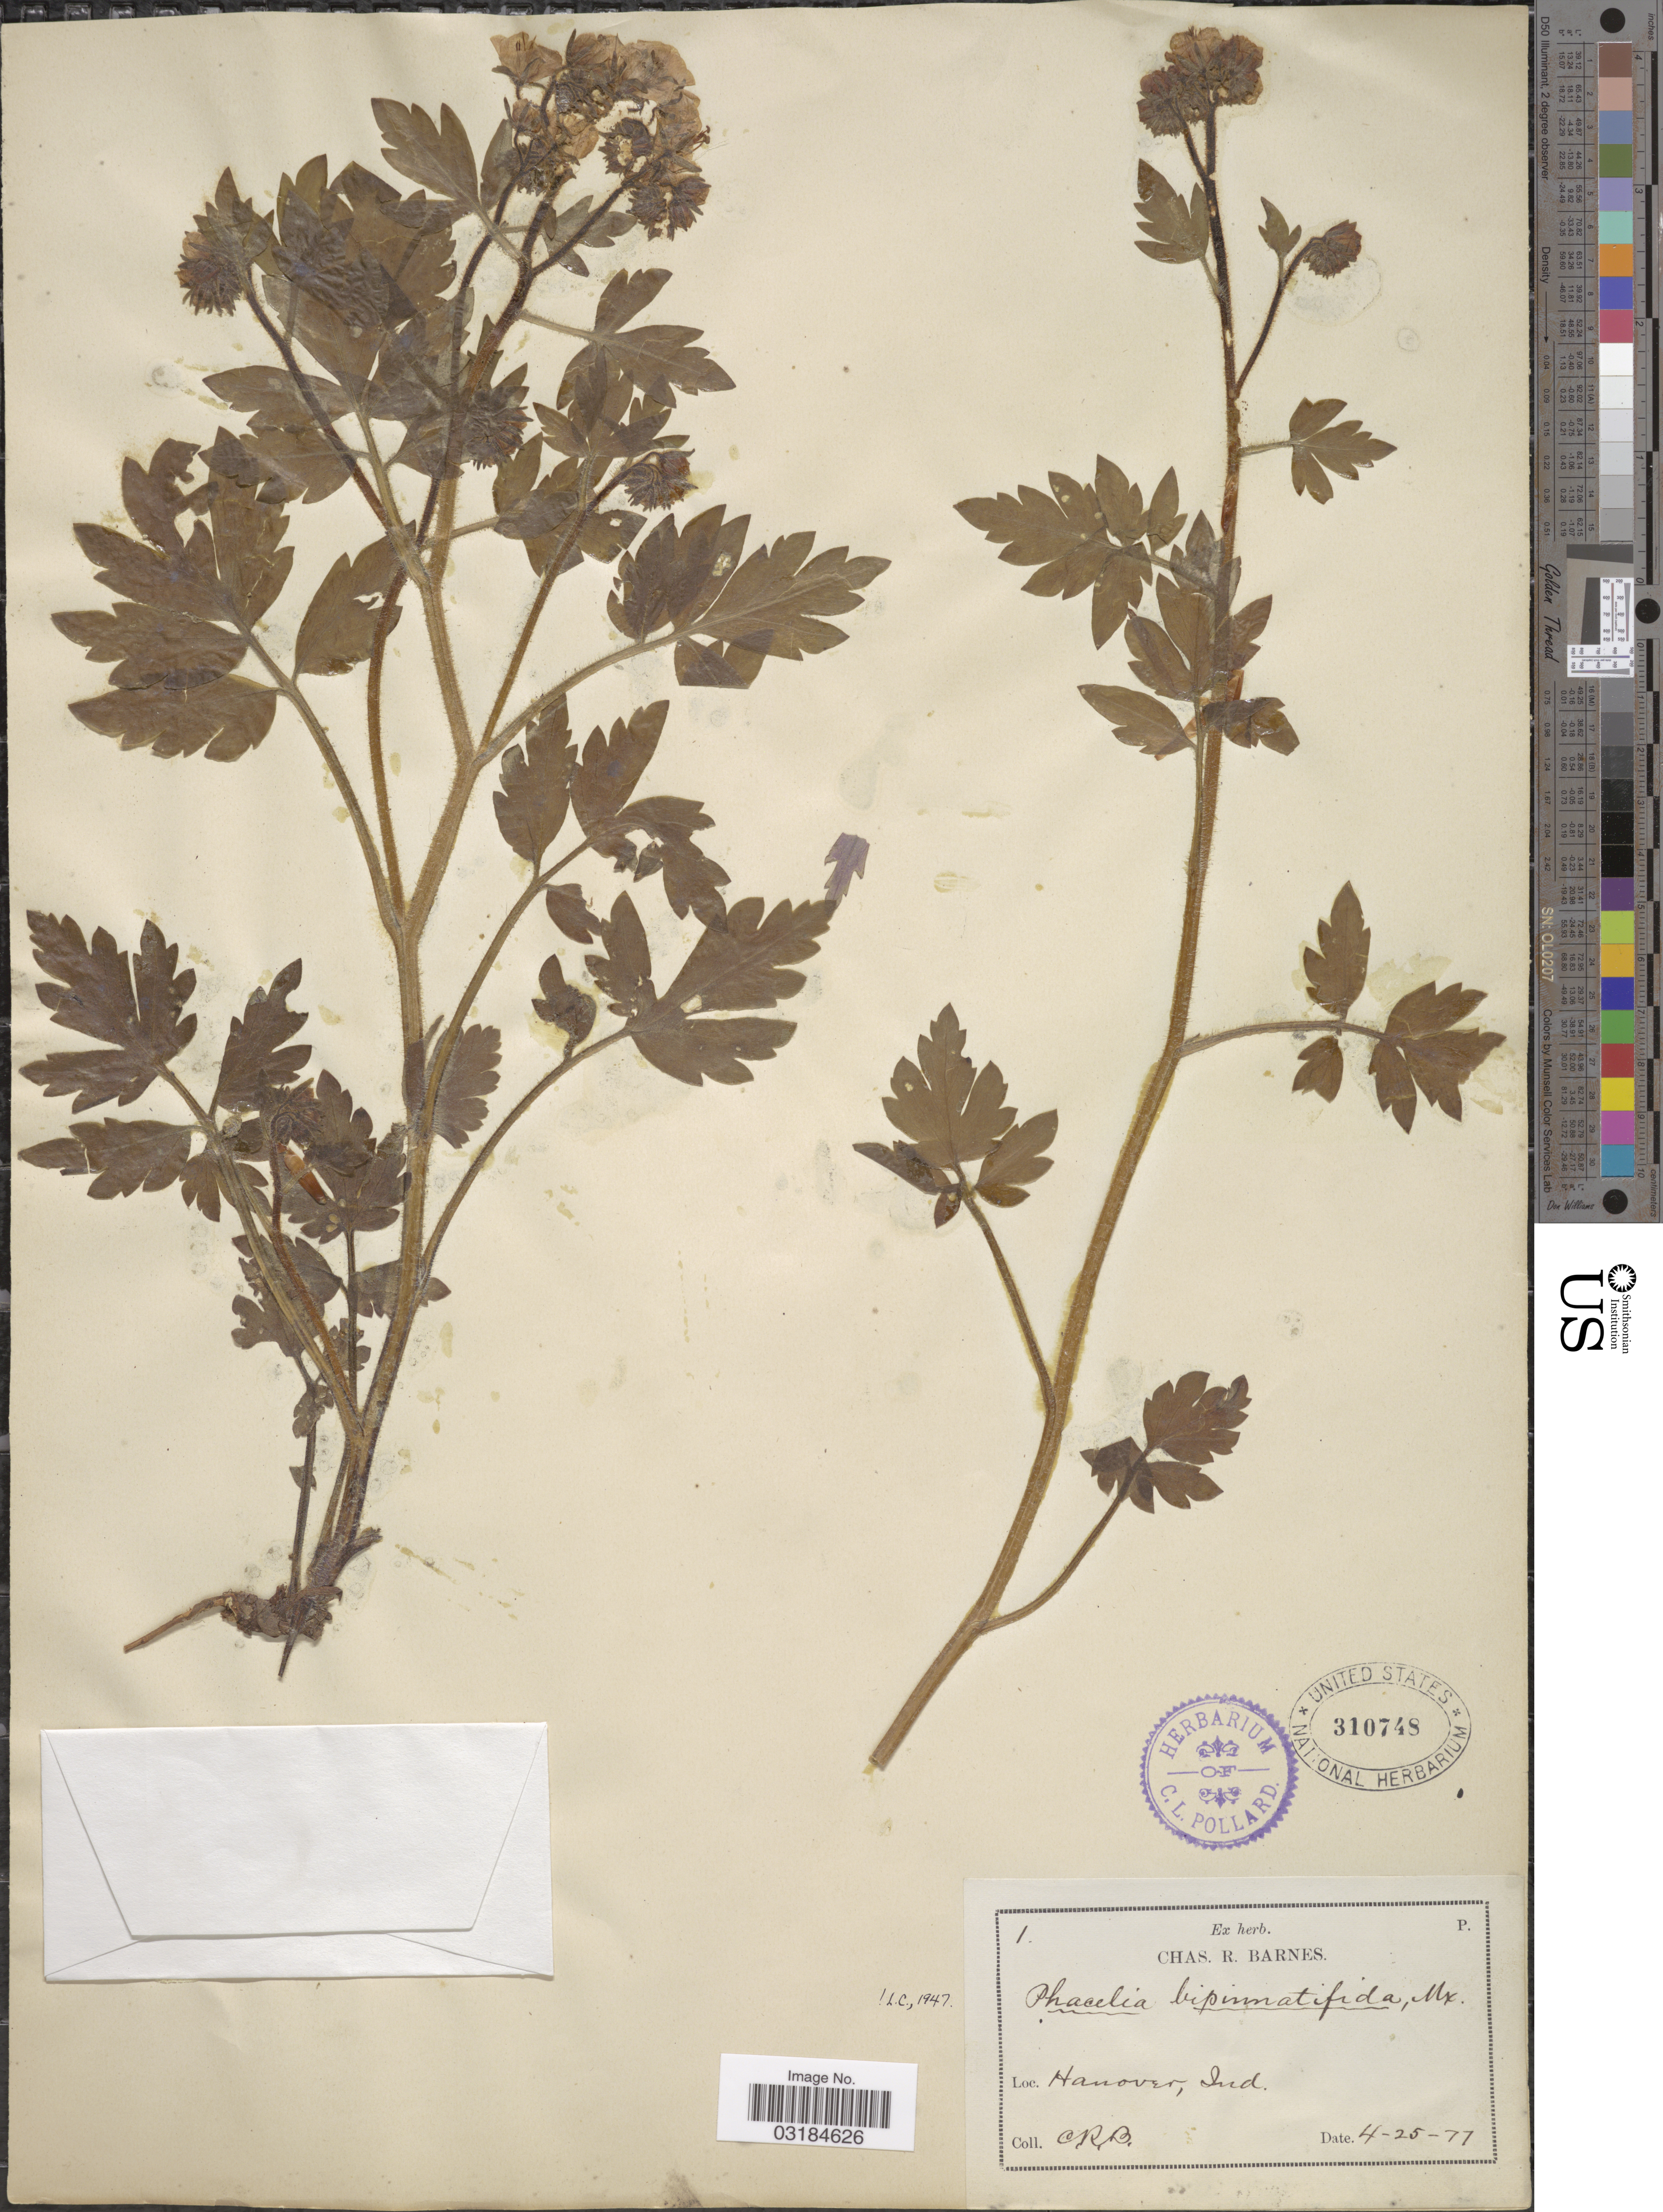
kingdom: Plantae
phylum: Tracheophyta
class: Magnoliopsida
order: Boraginales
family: Hydrophyllaceae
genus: Phacelia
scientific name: Phacelia bipinnatifida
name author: (Atwood) Michx.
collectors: C. R. Barnes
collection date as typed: Transcribed d/m/y: 25/4/77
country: United States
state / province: Indiana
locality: Hanover.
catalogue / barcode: US 310748